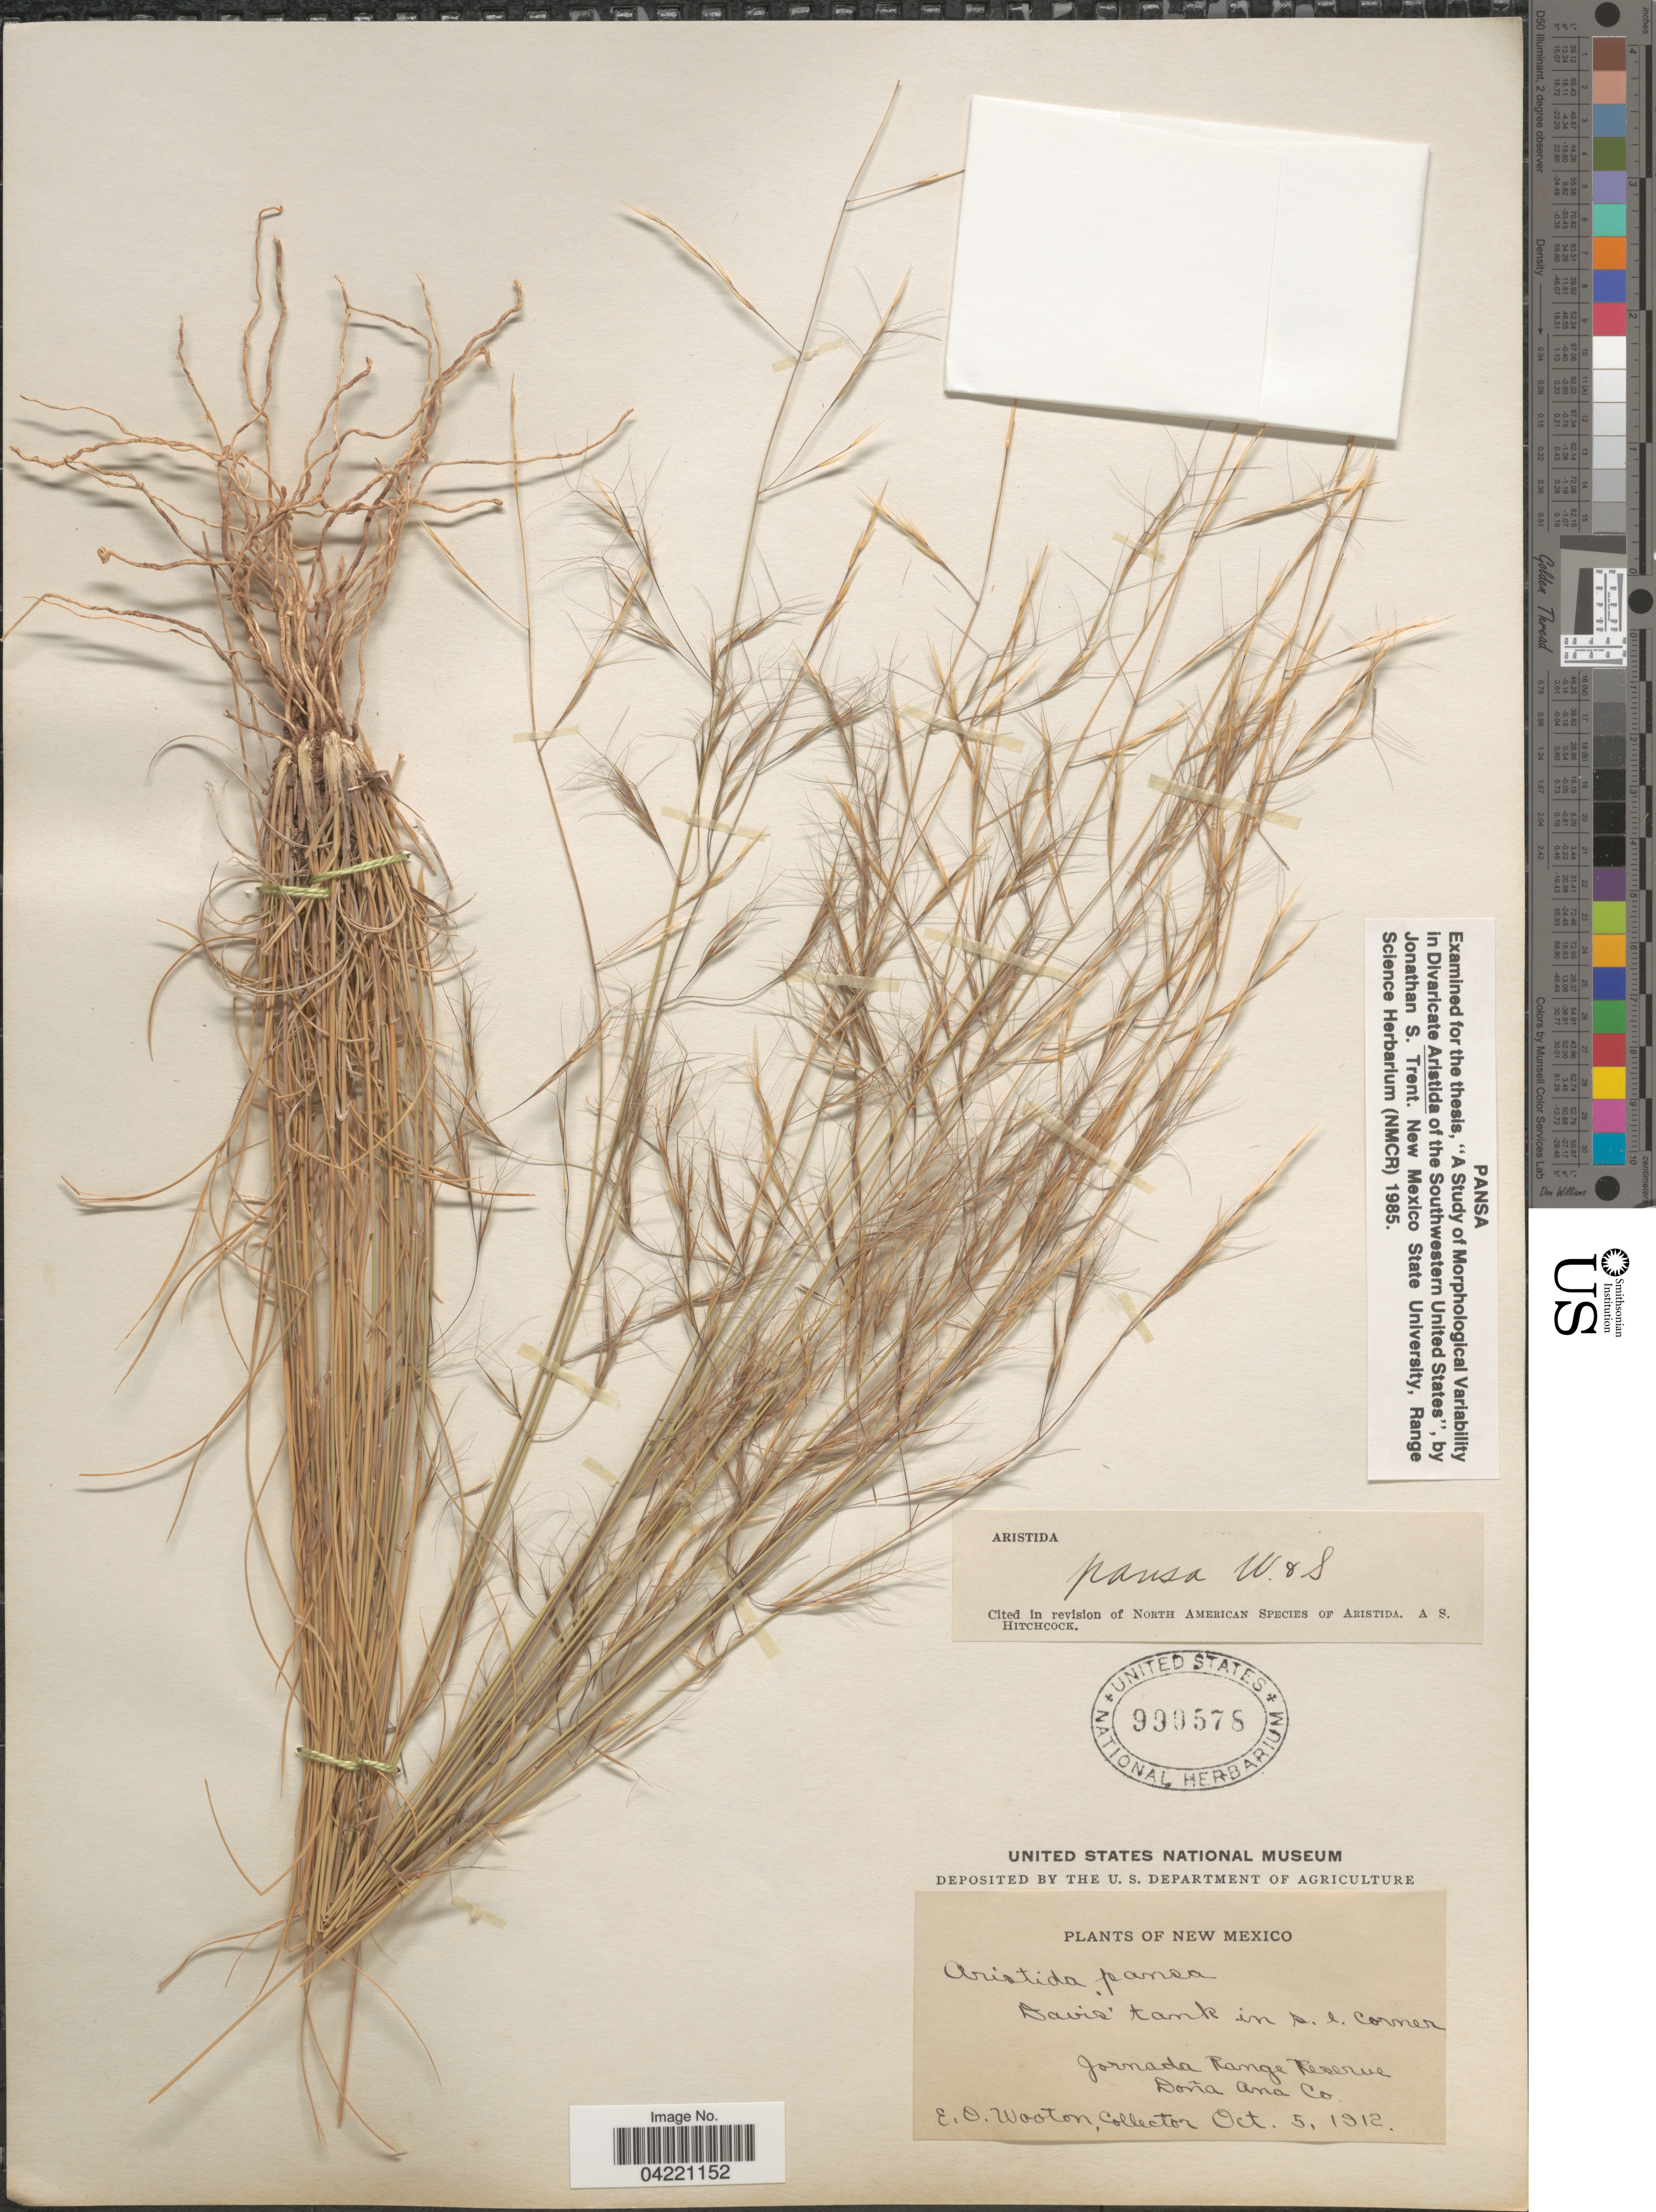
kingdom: Plantae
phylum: Tracheophyta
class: Liliopsida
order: Poales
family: Poaceae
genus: Aristida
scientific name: Aristida pansa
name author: Wooton & Standl.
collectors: E. O. Wooton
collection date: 1912-10-05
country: United States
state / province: New Mexico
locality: Davis' tank in s.e. corner. Jornada Range Reserve. Doña Ana Co.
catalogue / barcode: US 990578